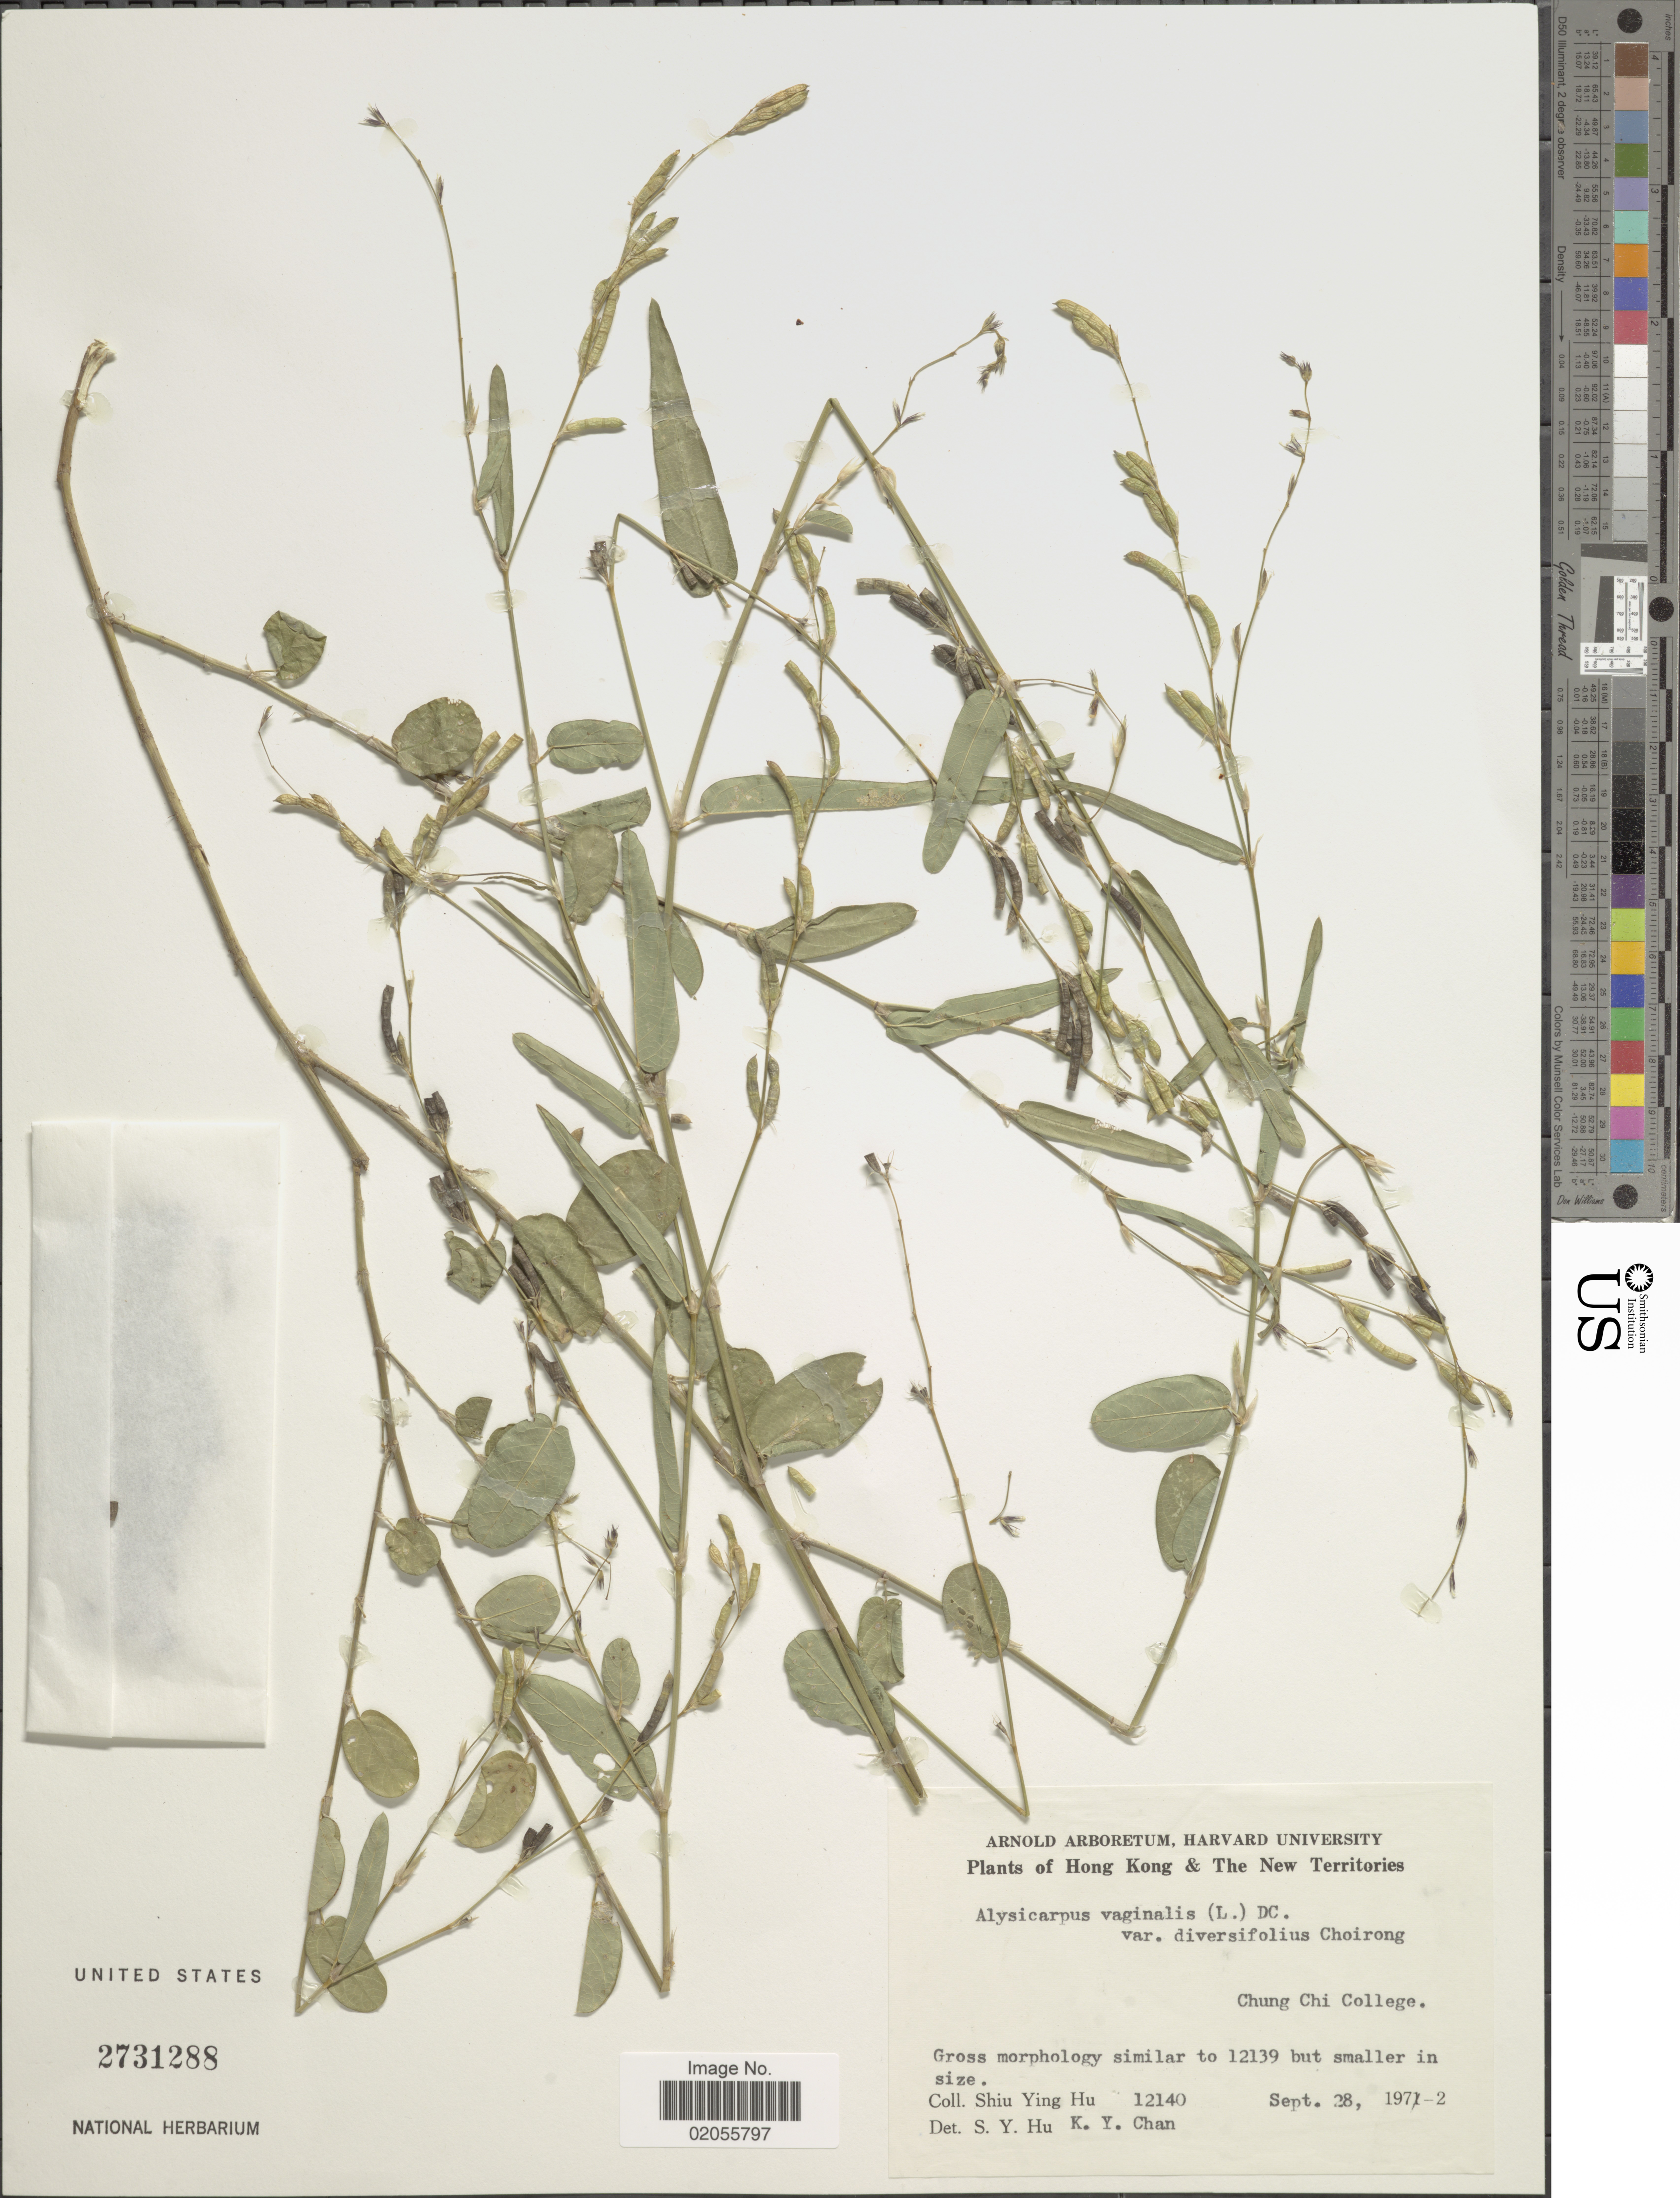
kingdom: Plantae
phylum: Tracheophyta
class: Magnoliopsida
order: Fabales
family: Fabaceae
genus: Alysicarpus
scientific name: Alysicarpus vaginalis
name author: (L.) DC.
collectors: S. Y. Hu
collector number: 12140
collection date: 1972-09-28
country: China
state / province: Hong Kong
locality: The New Territories, Chung Chi College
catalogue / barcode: US 2731288